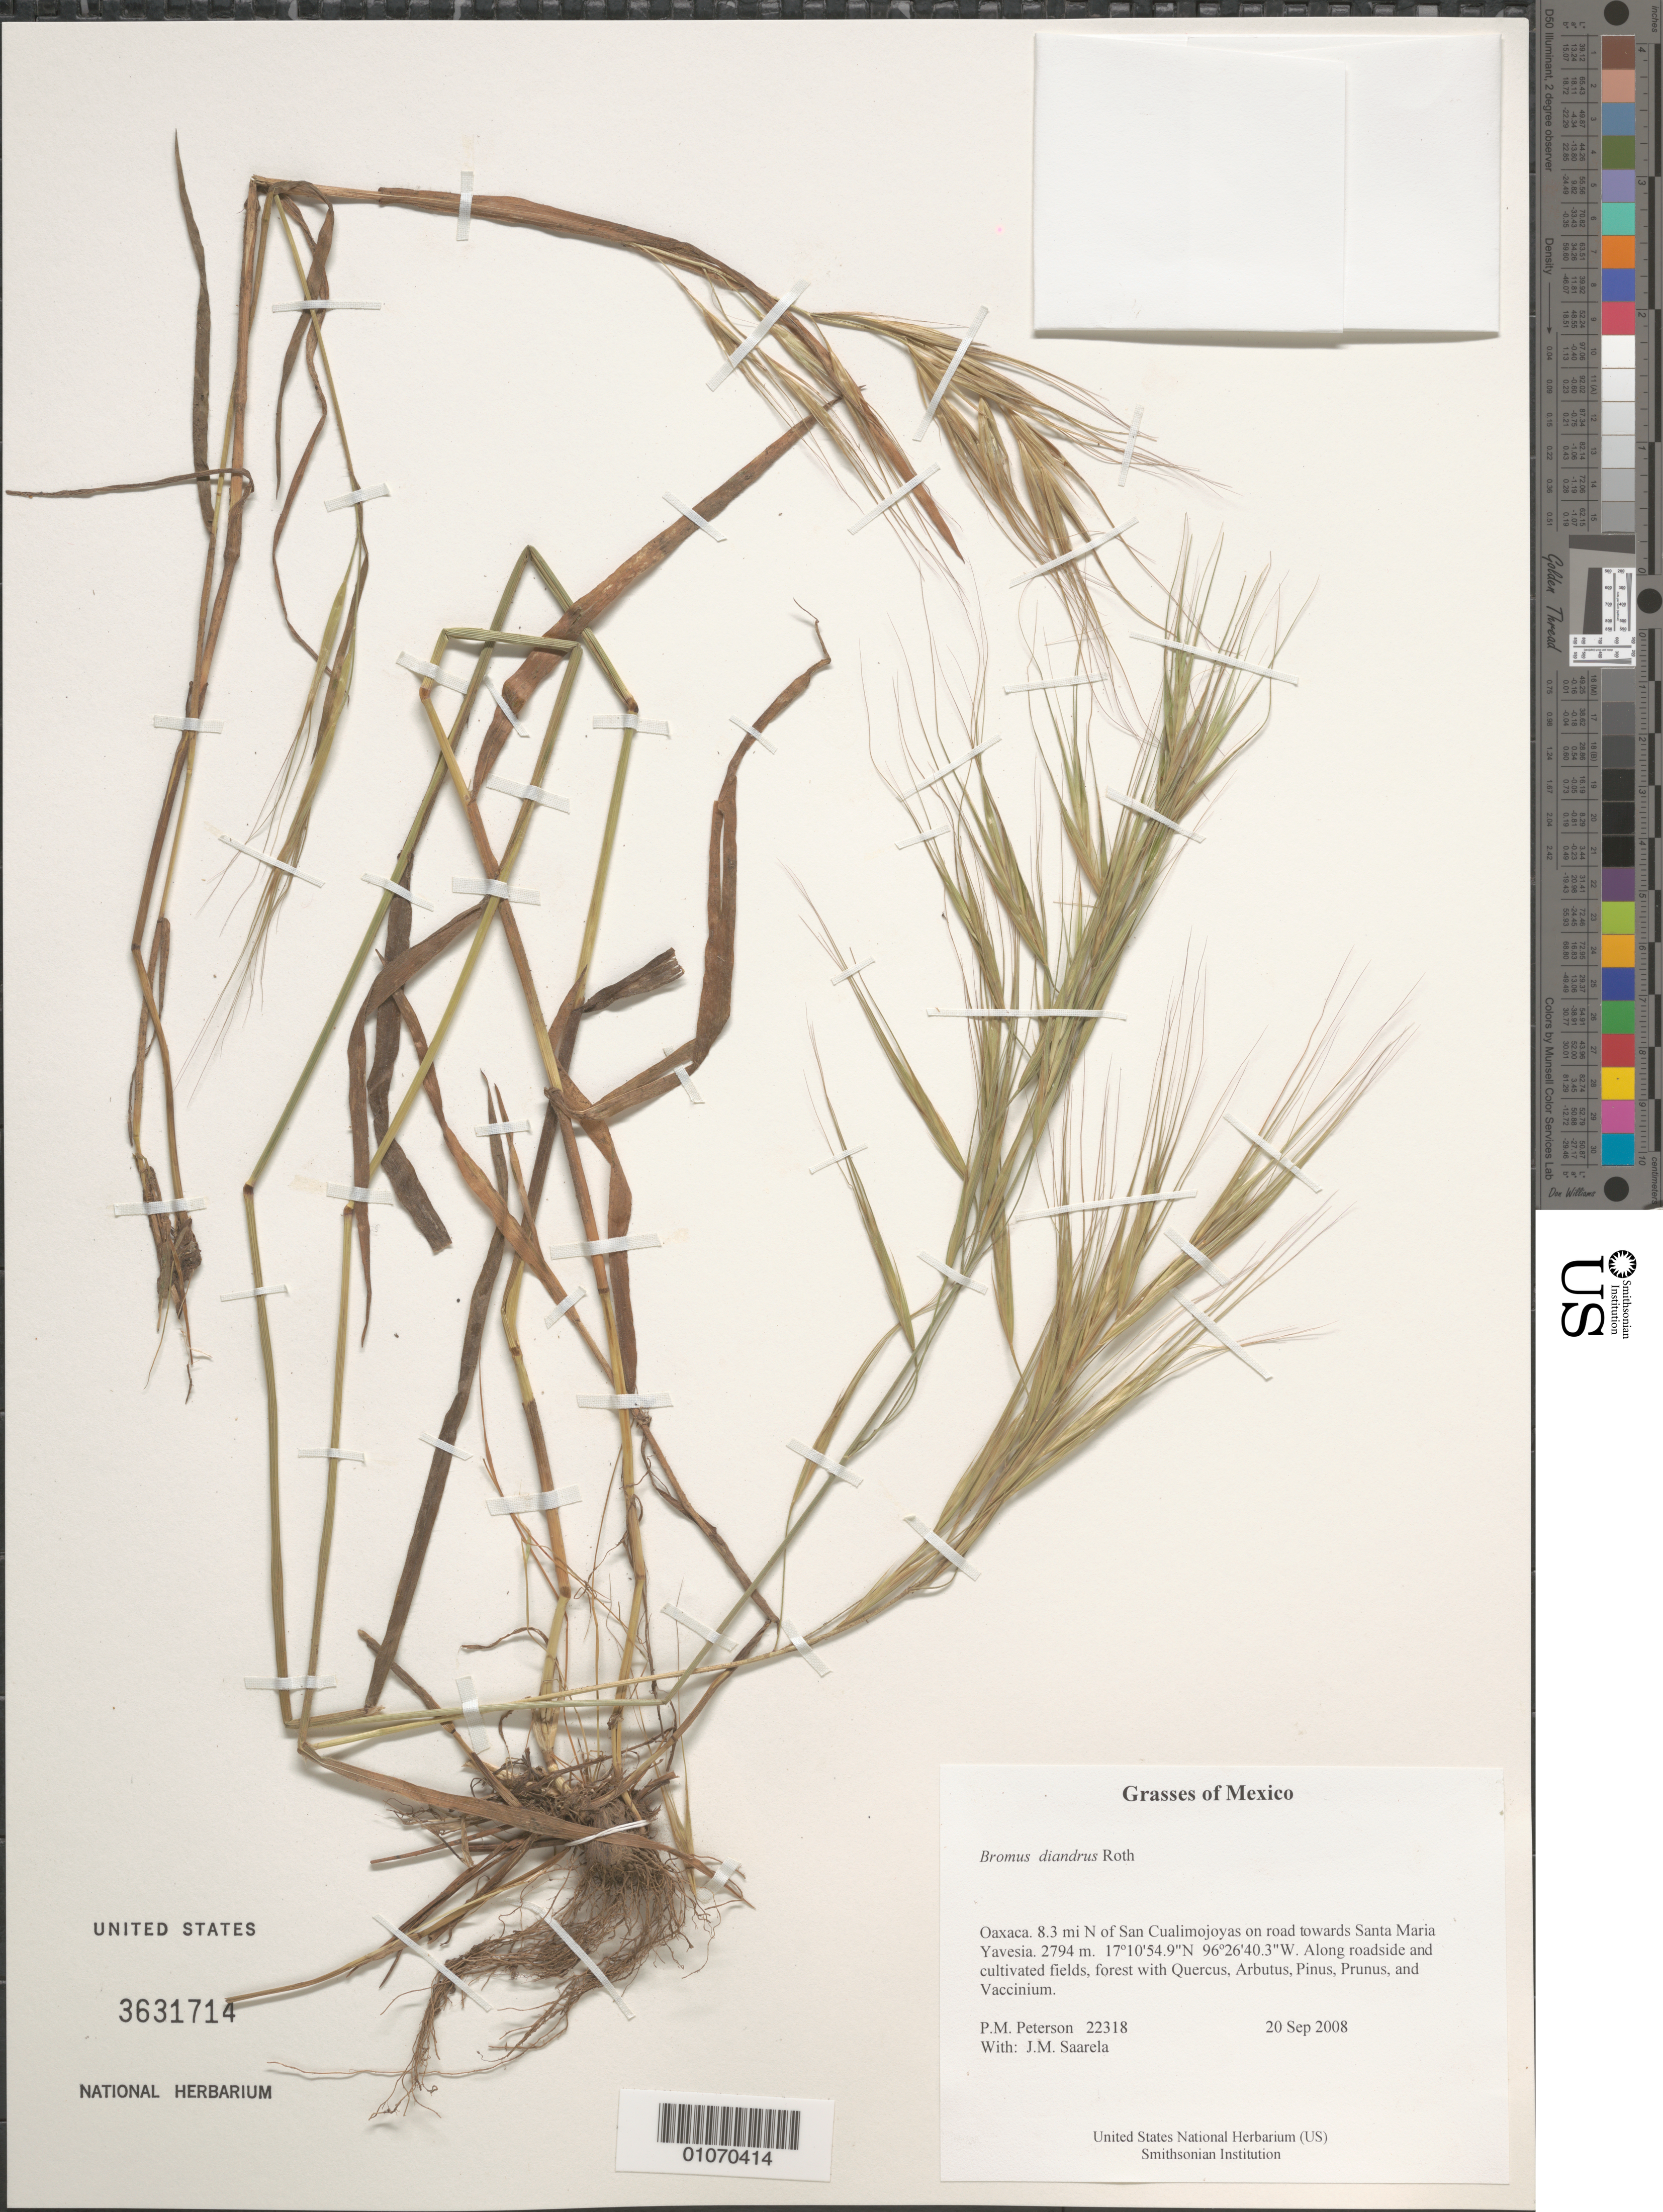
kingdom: Plantae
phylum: Tracheophyta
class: Liliopsida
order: Poales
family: Poaceae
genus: Bromus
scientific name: Bromus diandrus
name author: Roth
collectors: P. M. Peterson & J. Saarela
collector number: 22318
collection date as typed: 20 Sep 2008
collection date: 2008-09-20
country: Mexico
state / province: Oaxaca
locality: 8.3 mi N of San Cualimojoyas on road towards Santa Maria Yavesia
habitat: Along roadside and cultivated fields, forest with Quercus, Arbutus, Pinus, Prunus, and Vaccinium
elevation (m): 2794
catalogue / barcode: US 3631714